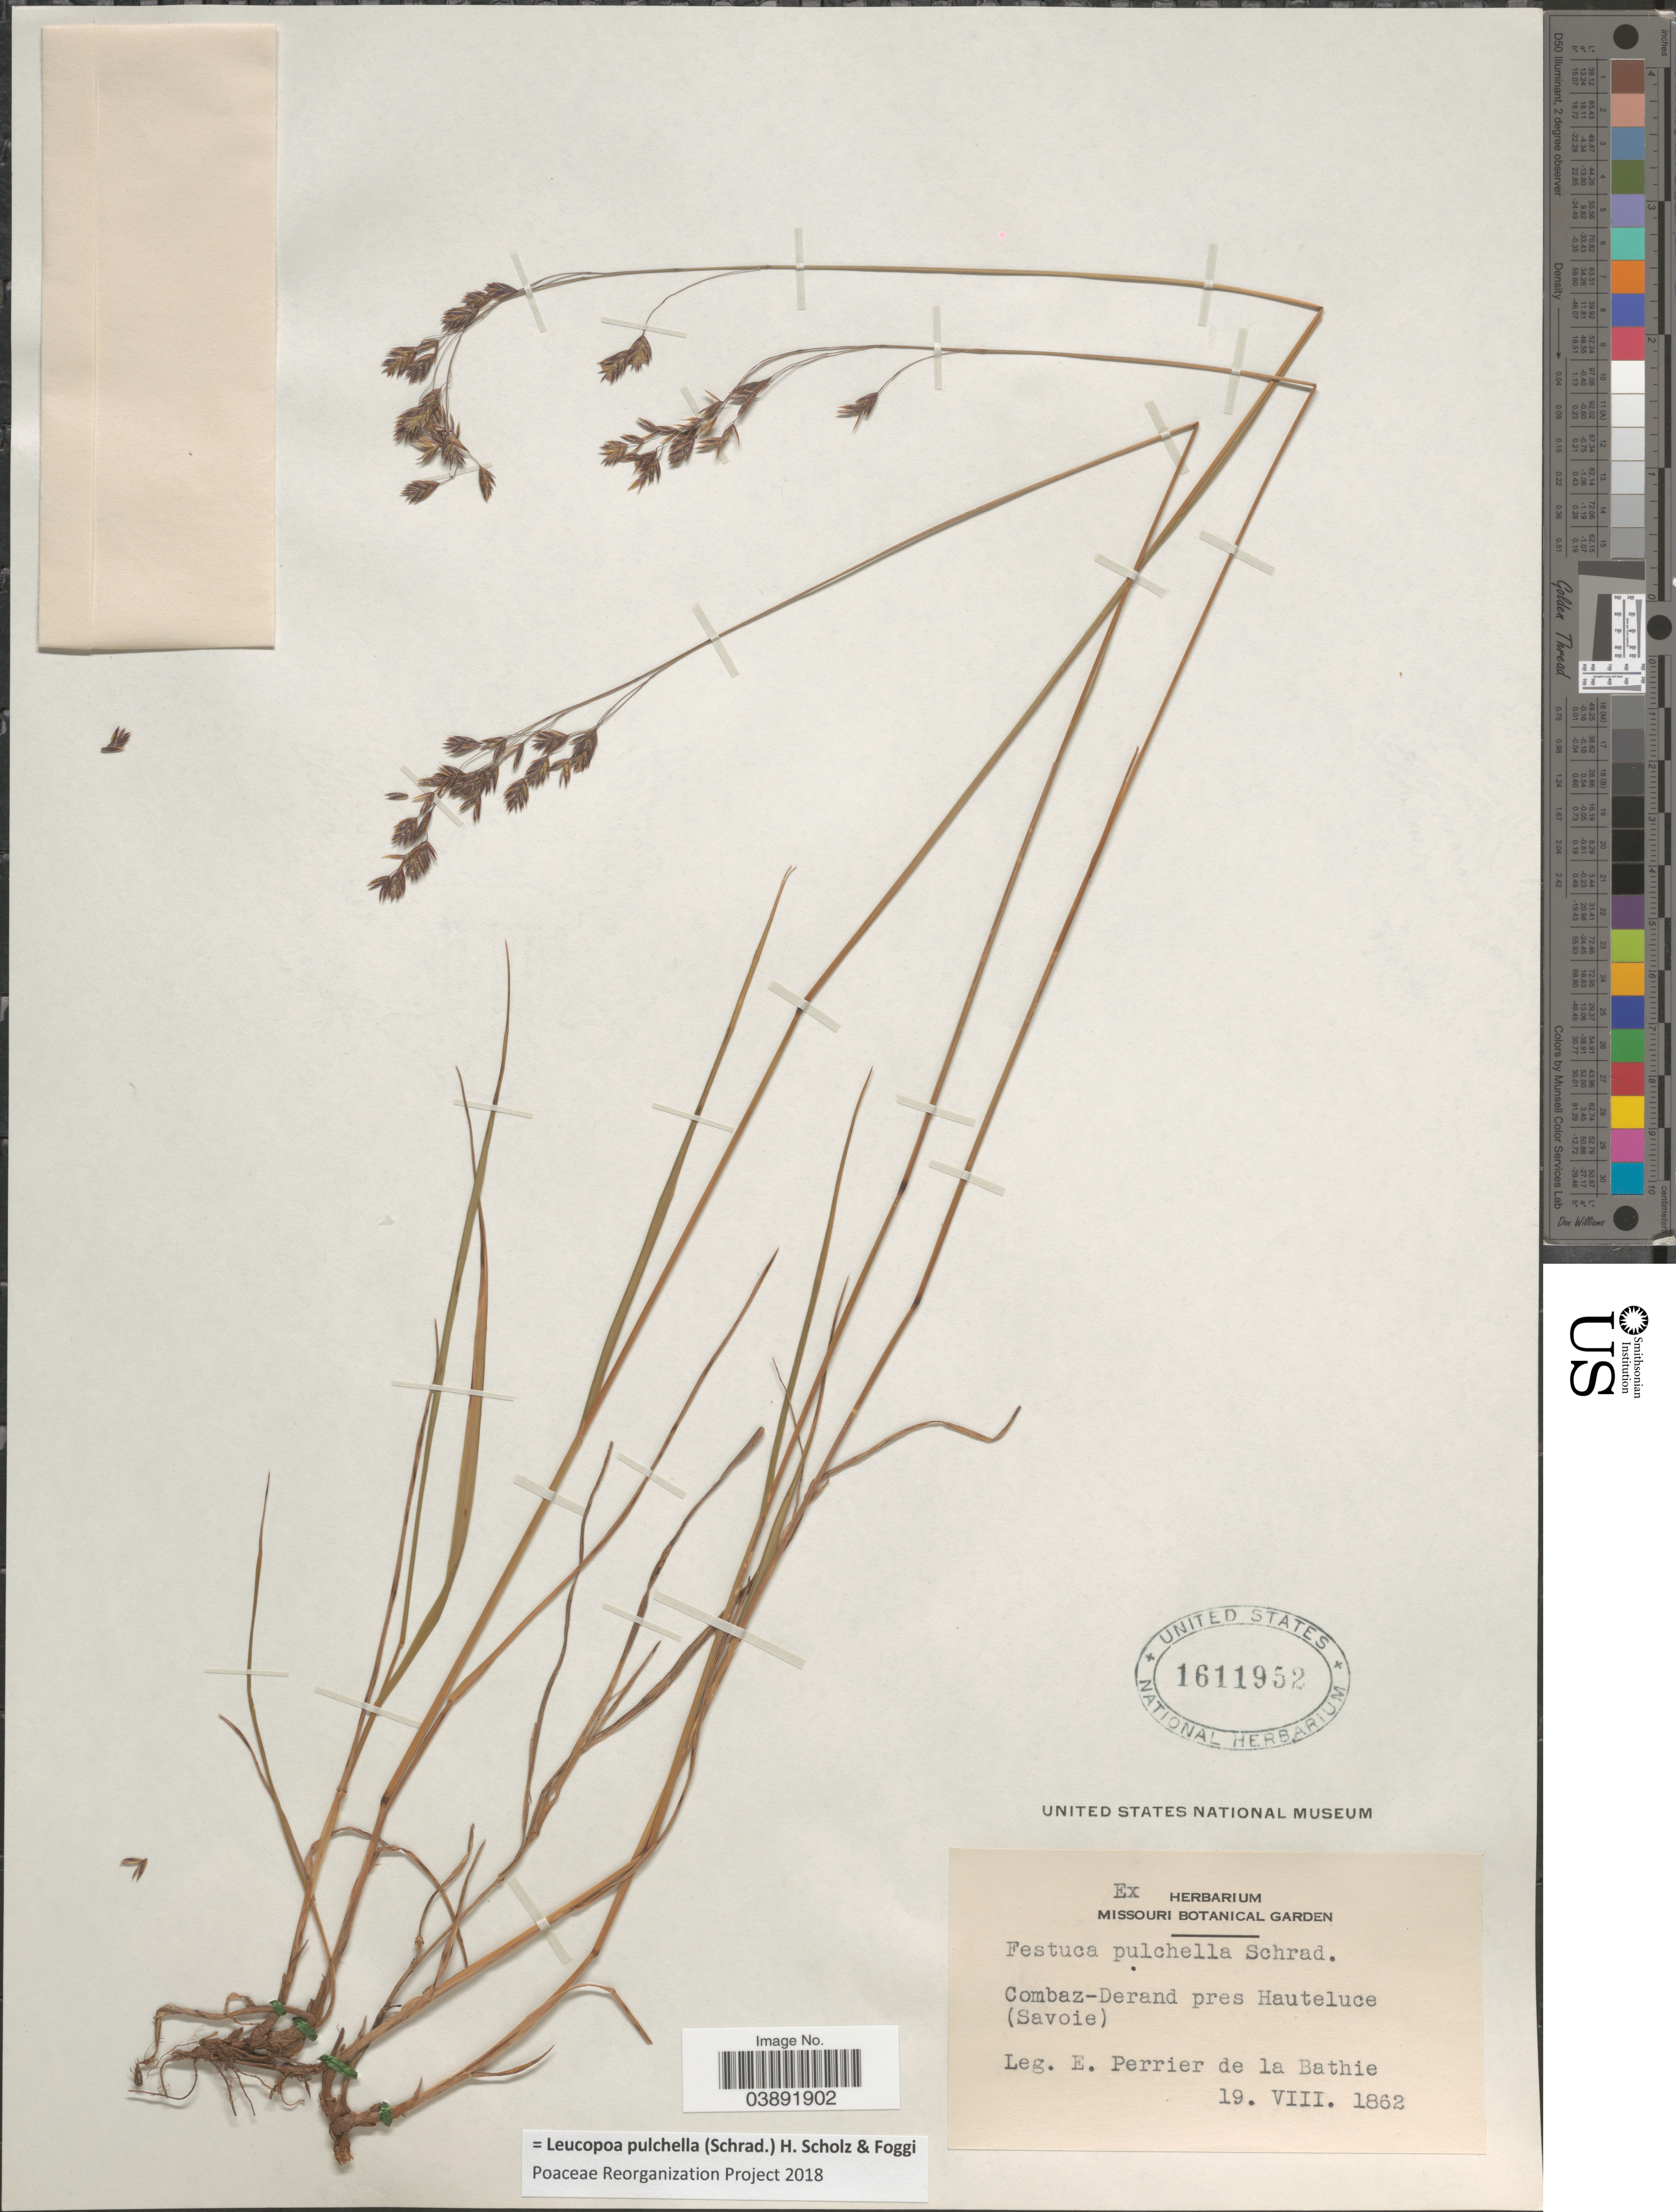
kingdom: Plantae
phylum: Tracheophyta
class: Liliopsida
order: Poales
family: Poaceae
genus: Leucopoa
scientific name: Leucopoa pulchella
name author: (Schrad.) H. Scholz & Foggi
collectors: E. Perrier de la Bâthie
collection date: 1862-08-19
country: France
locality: Combaz-Derand pres Hauteluce (Savoie).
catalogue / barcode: US 1611952